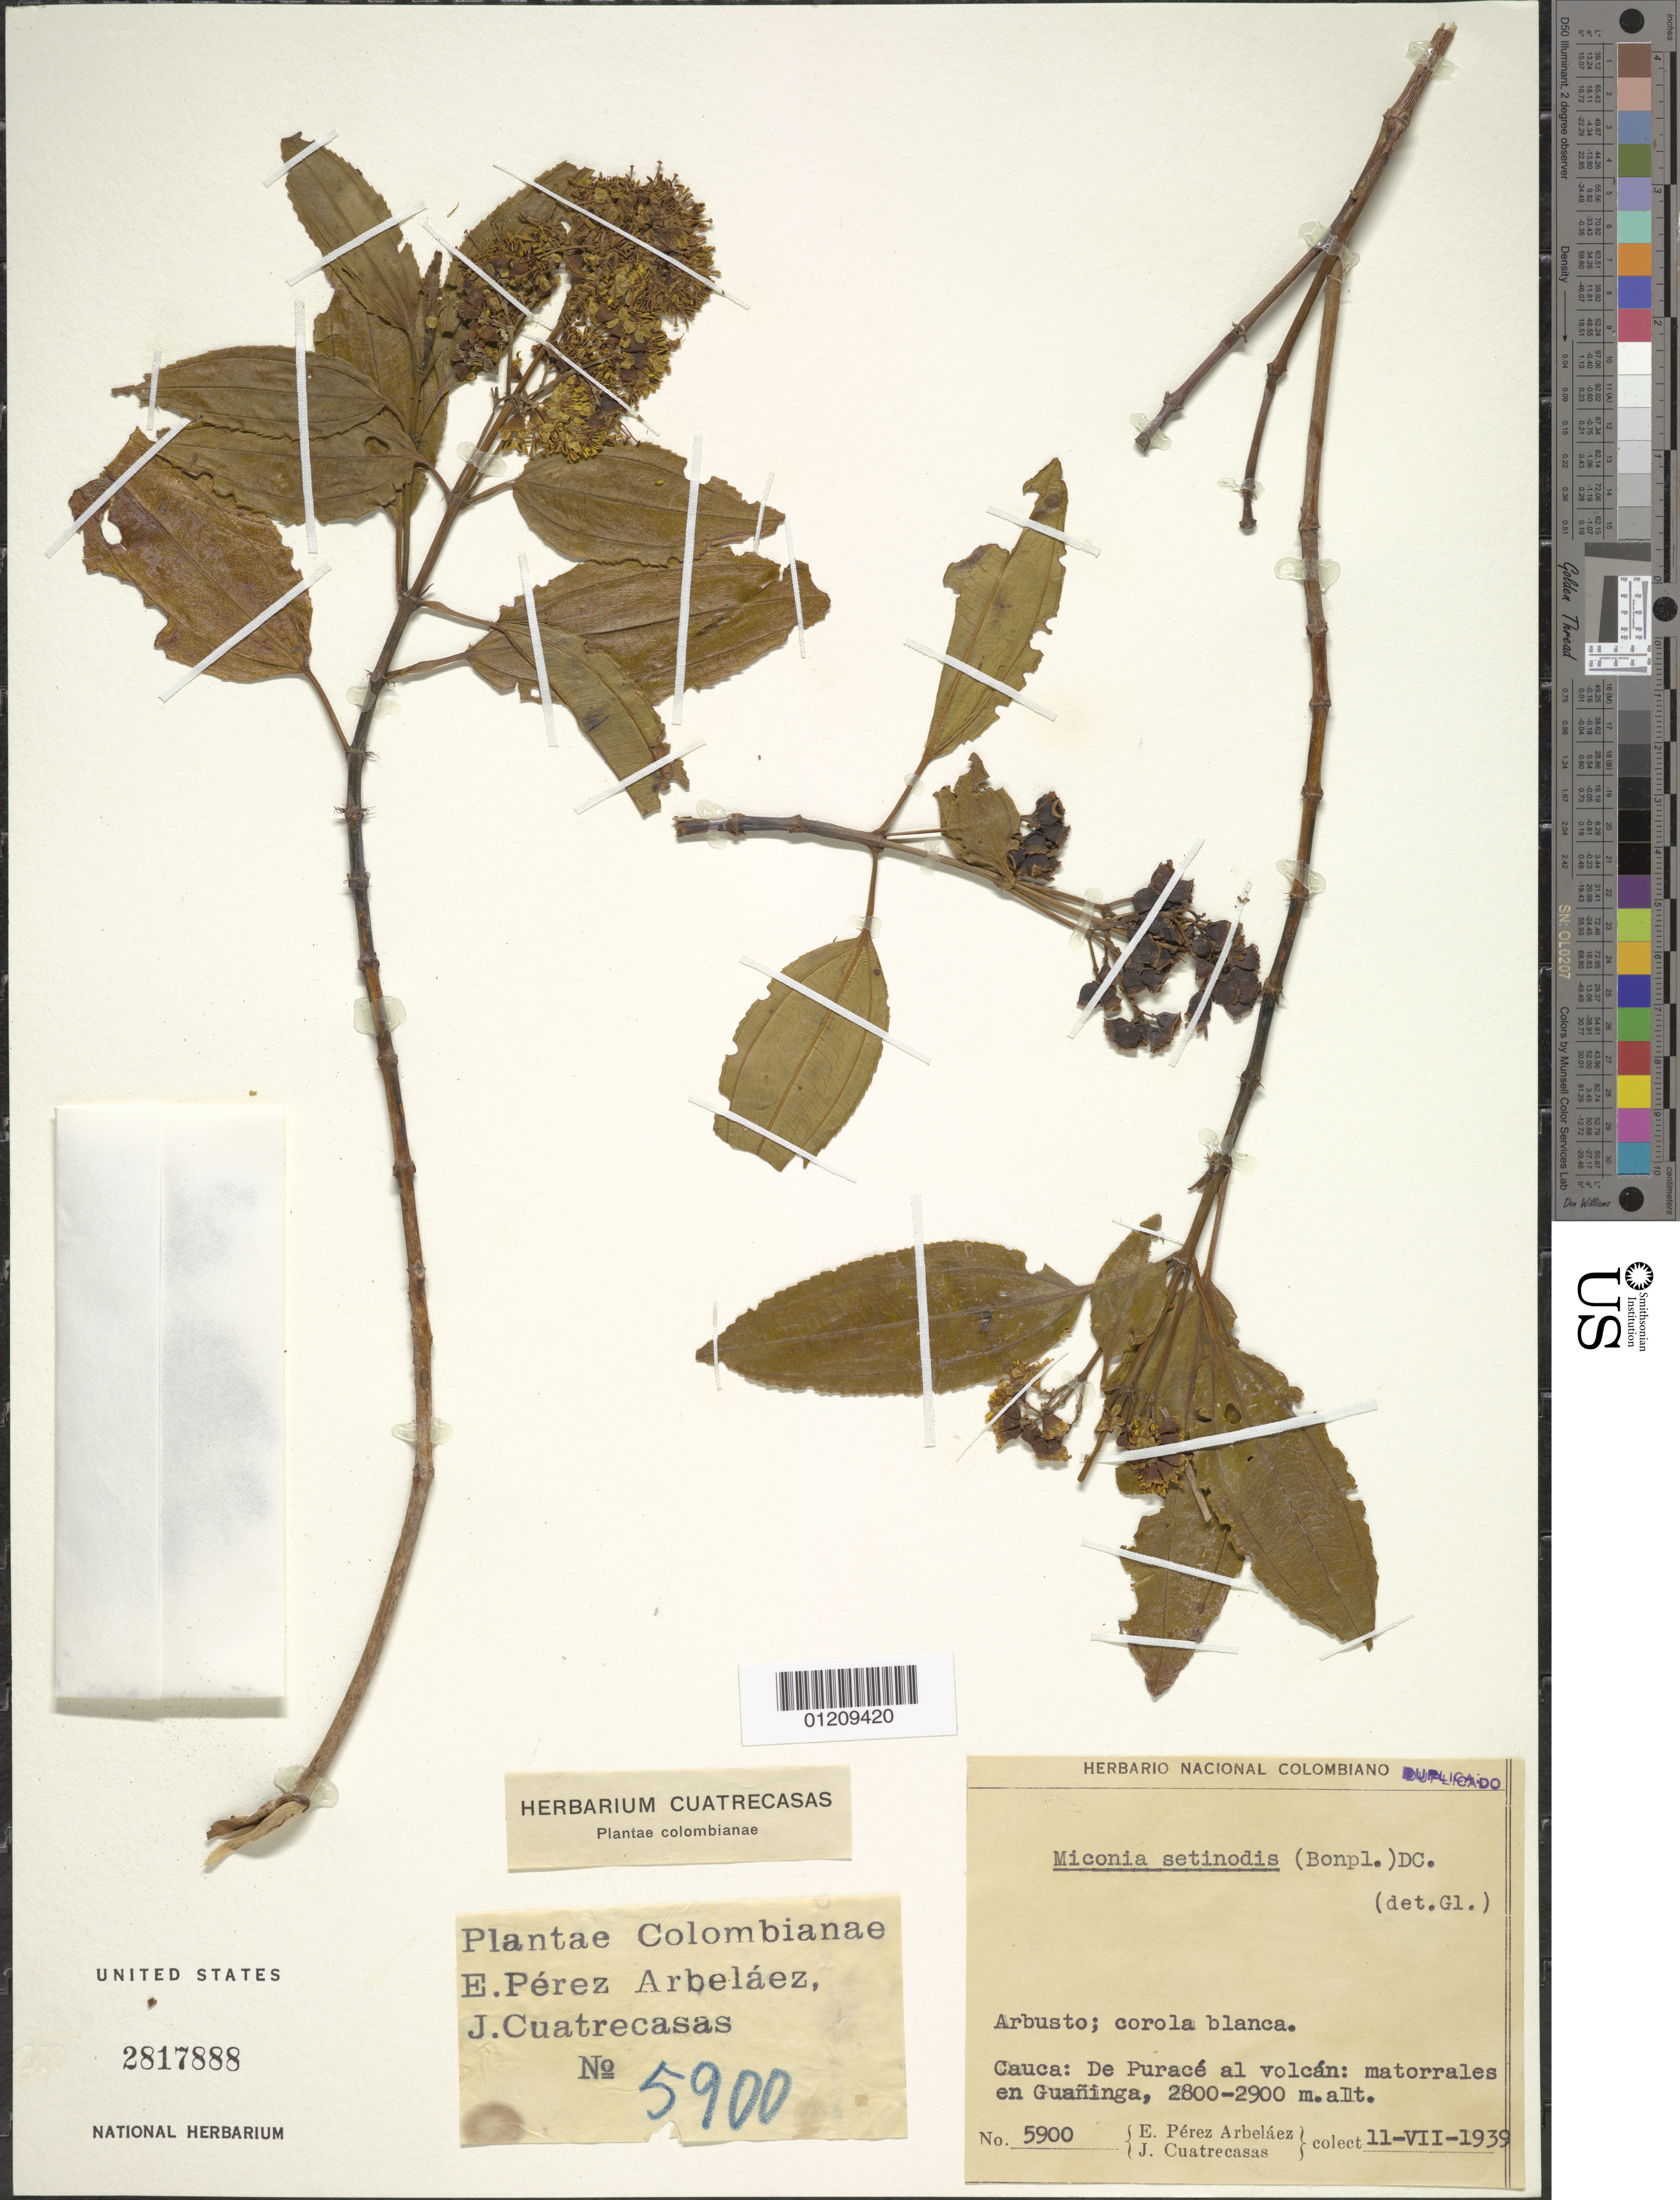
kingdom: Plantae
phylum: Tracheophyta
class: Magnoliopsida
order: Myrtales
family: Melastomataceae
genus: Miconia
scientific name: Miconia crocea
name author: (Desr.) Naudin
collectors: E. Pérez Arbeláez & J. Cuatrecasas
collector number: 5900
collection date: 1939-07-11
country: Colombia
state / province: Cundinamarca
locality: De Purace al volcan, matorrales en Guaninga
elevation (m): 2800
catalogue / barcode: US 2817888